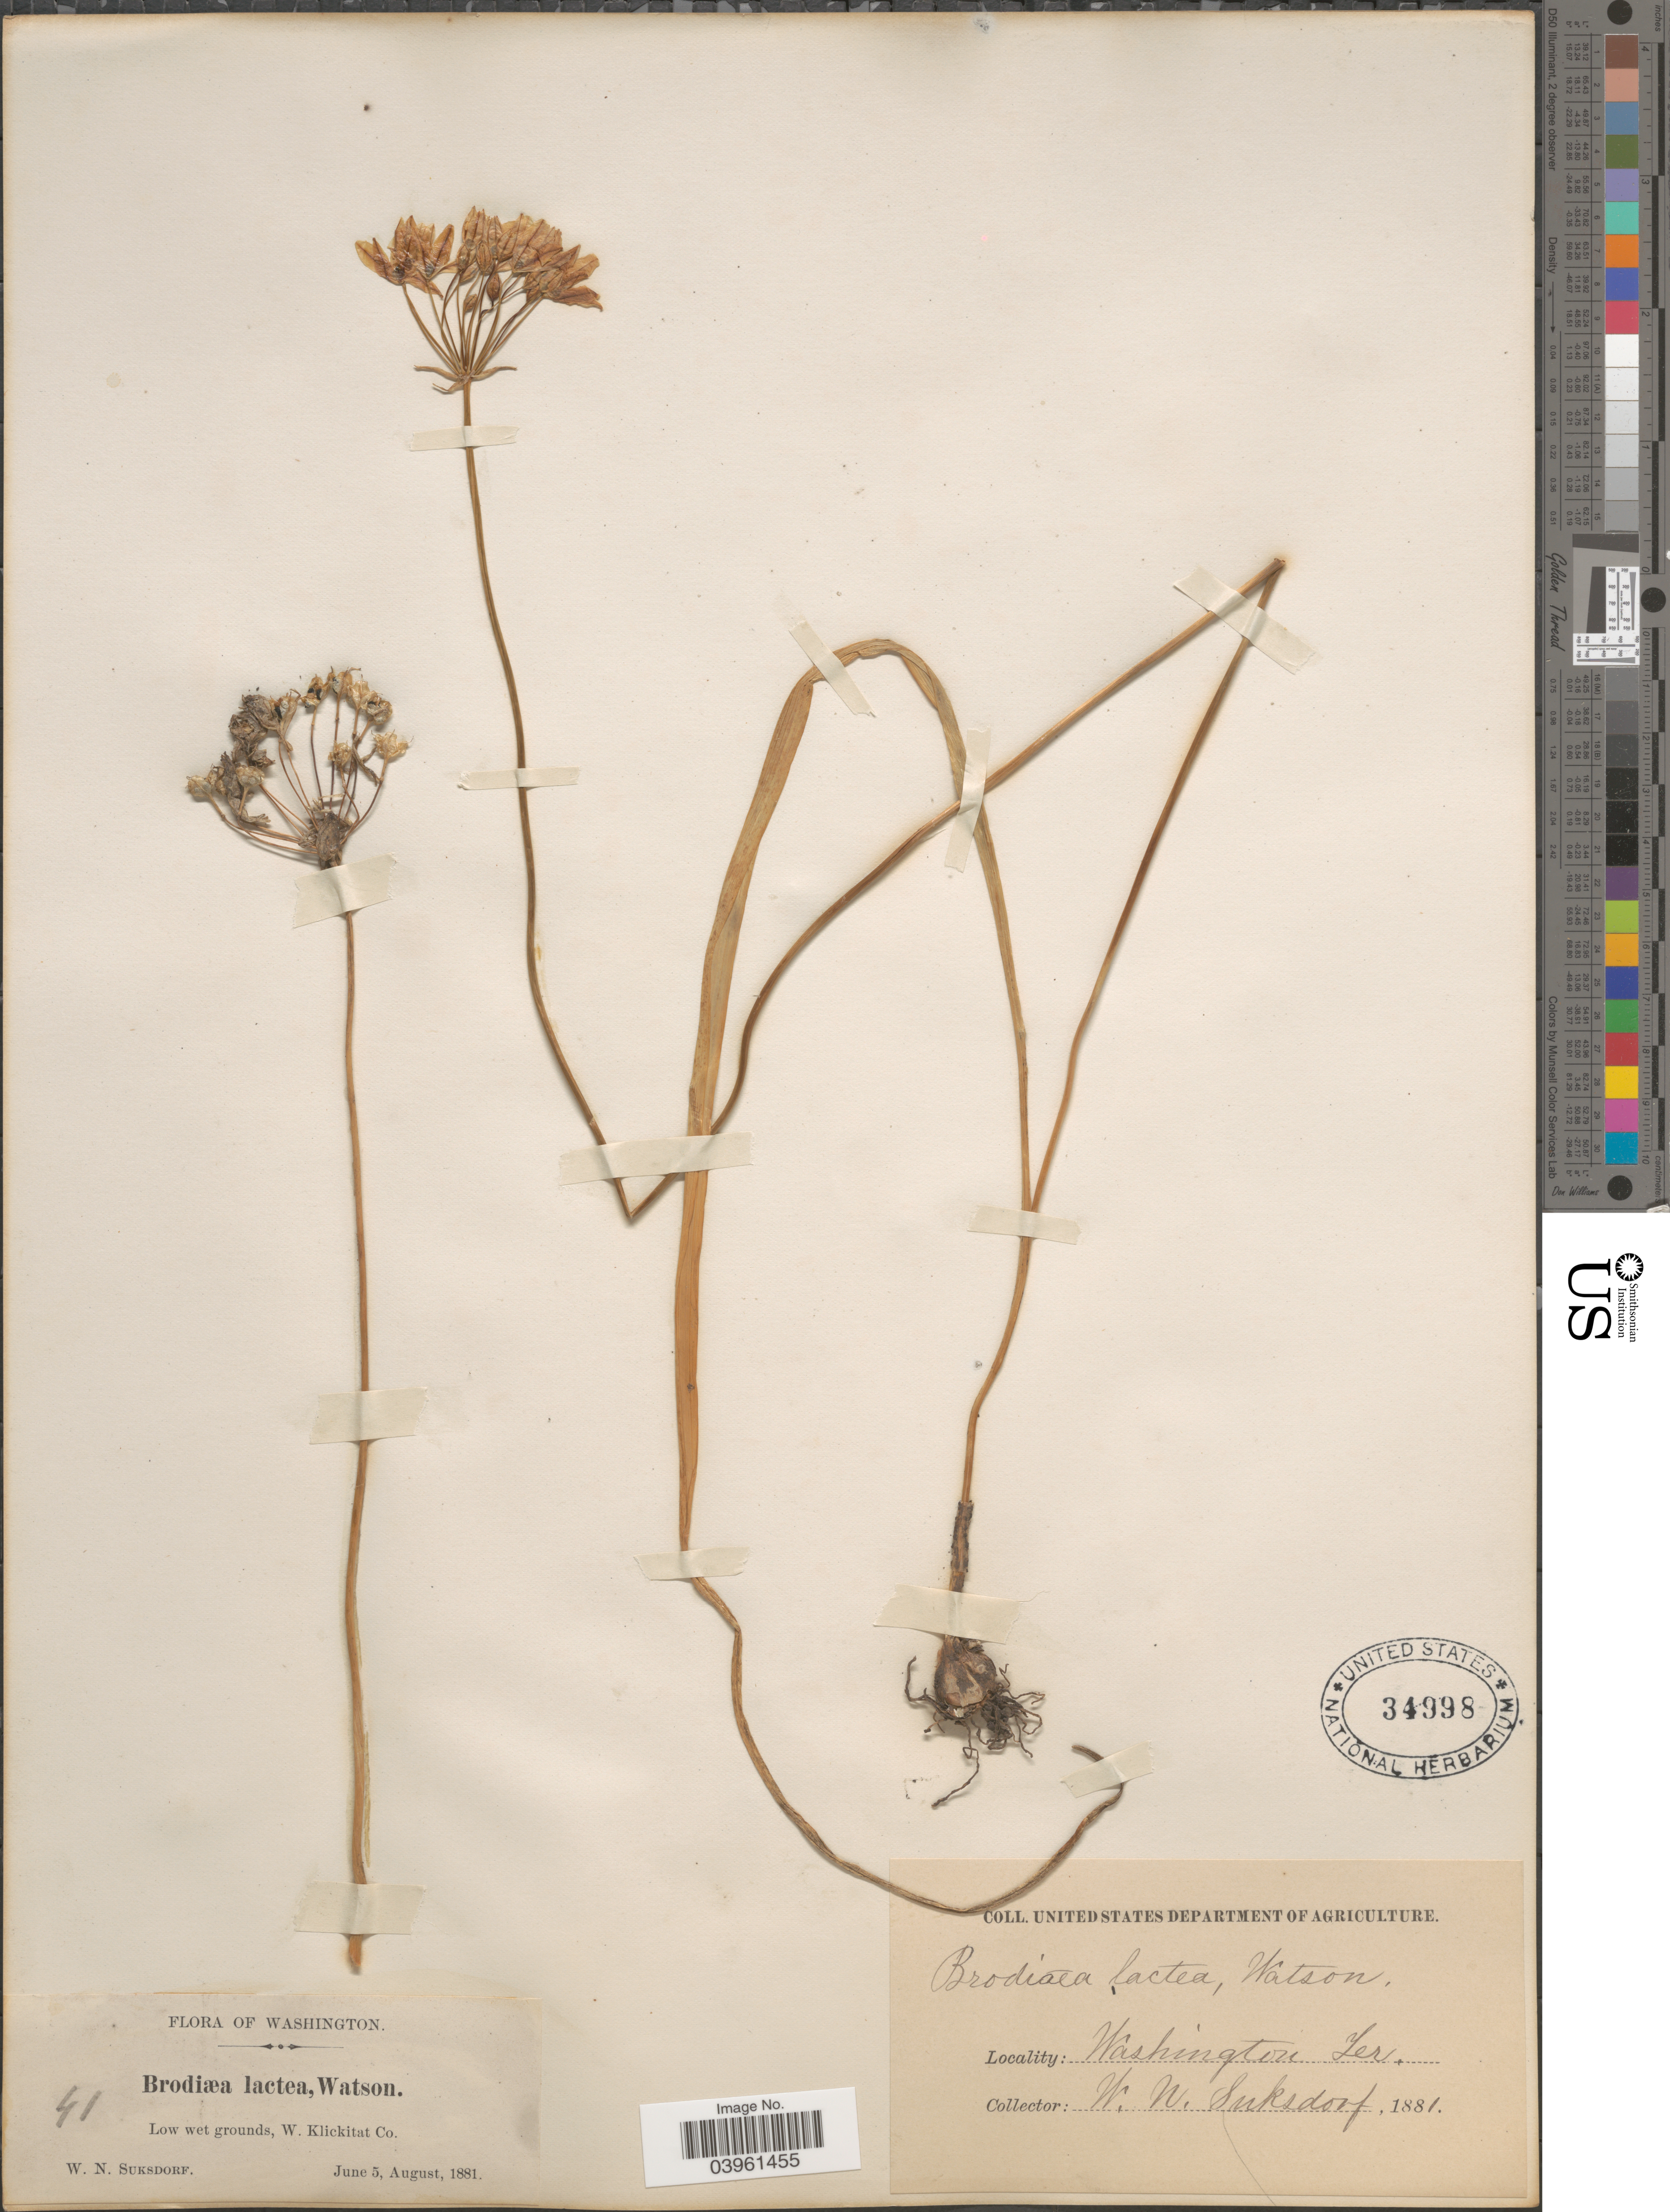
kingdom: Plantae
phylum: Tracheophyta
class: Liliopsida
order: Asparagales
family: Asparagaceae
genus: Triteleia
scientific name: Triteleia hyacinthina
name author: (Lindl.) Greene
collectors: W. N. Suksdorf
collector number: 41?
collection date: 1881-06-05/1881-08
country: United States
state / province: Washington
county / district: Klickitat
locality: Low wet grounds, W. Klickitat Co.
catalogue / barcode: US 34998